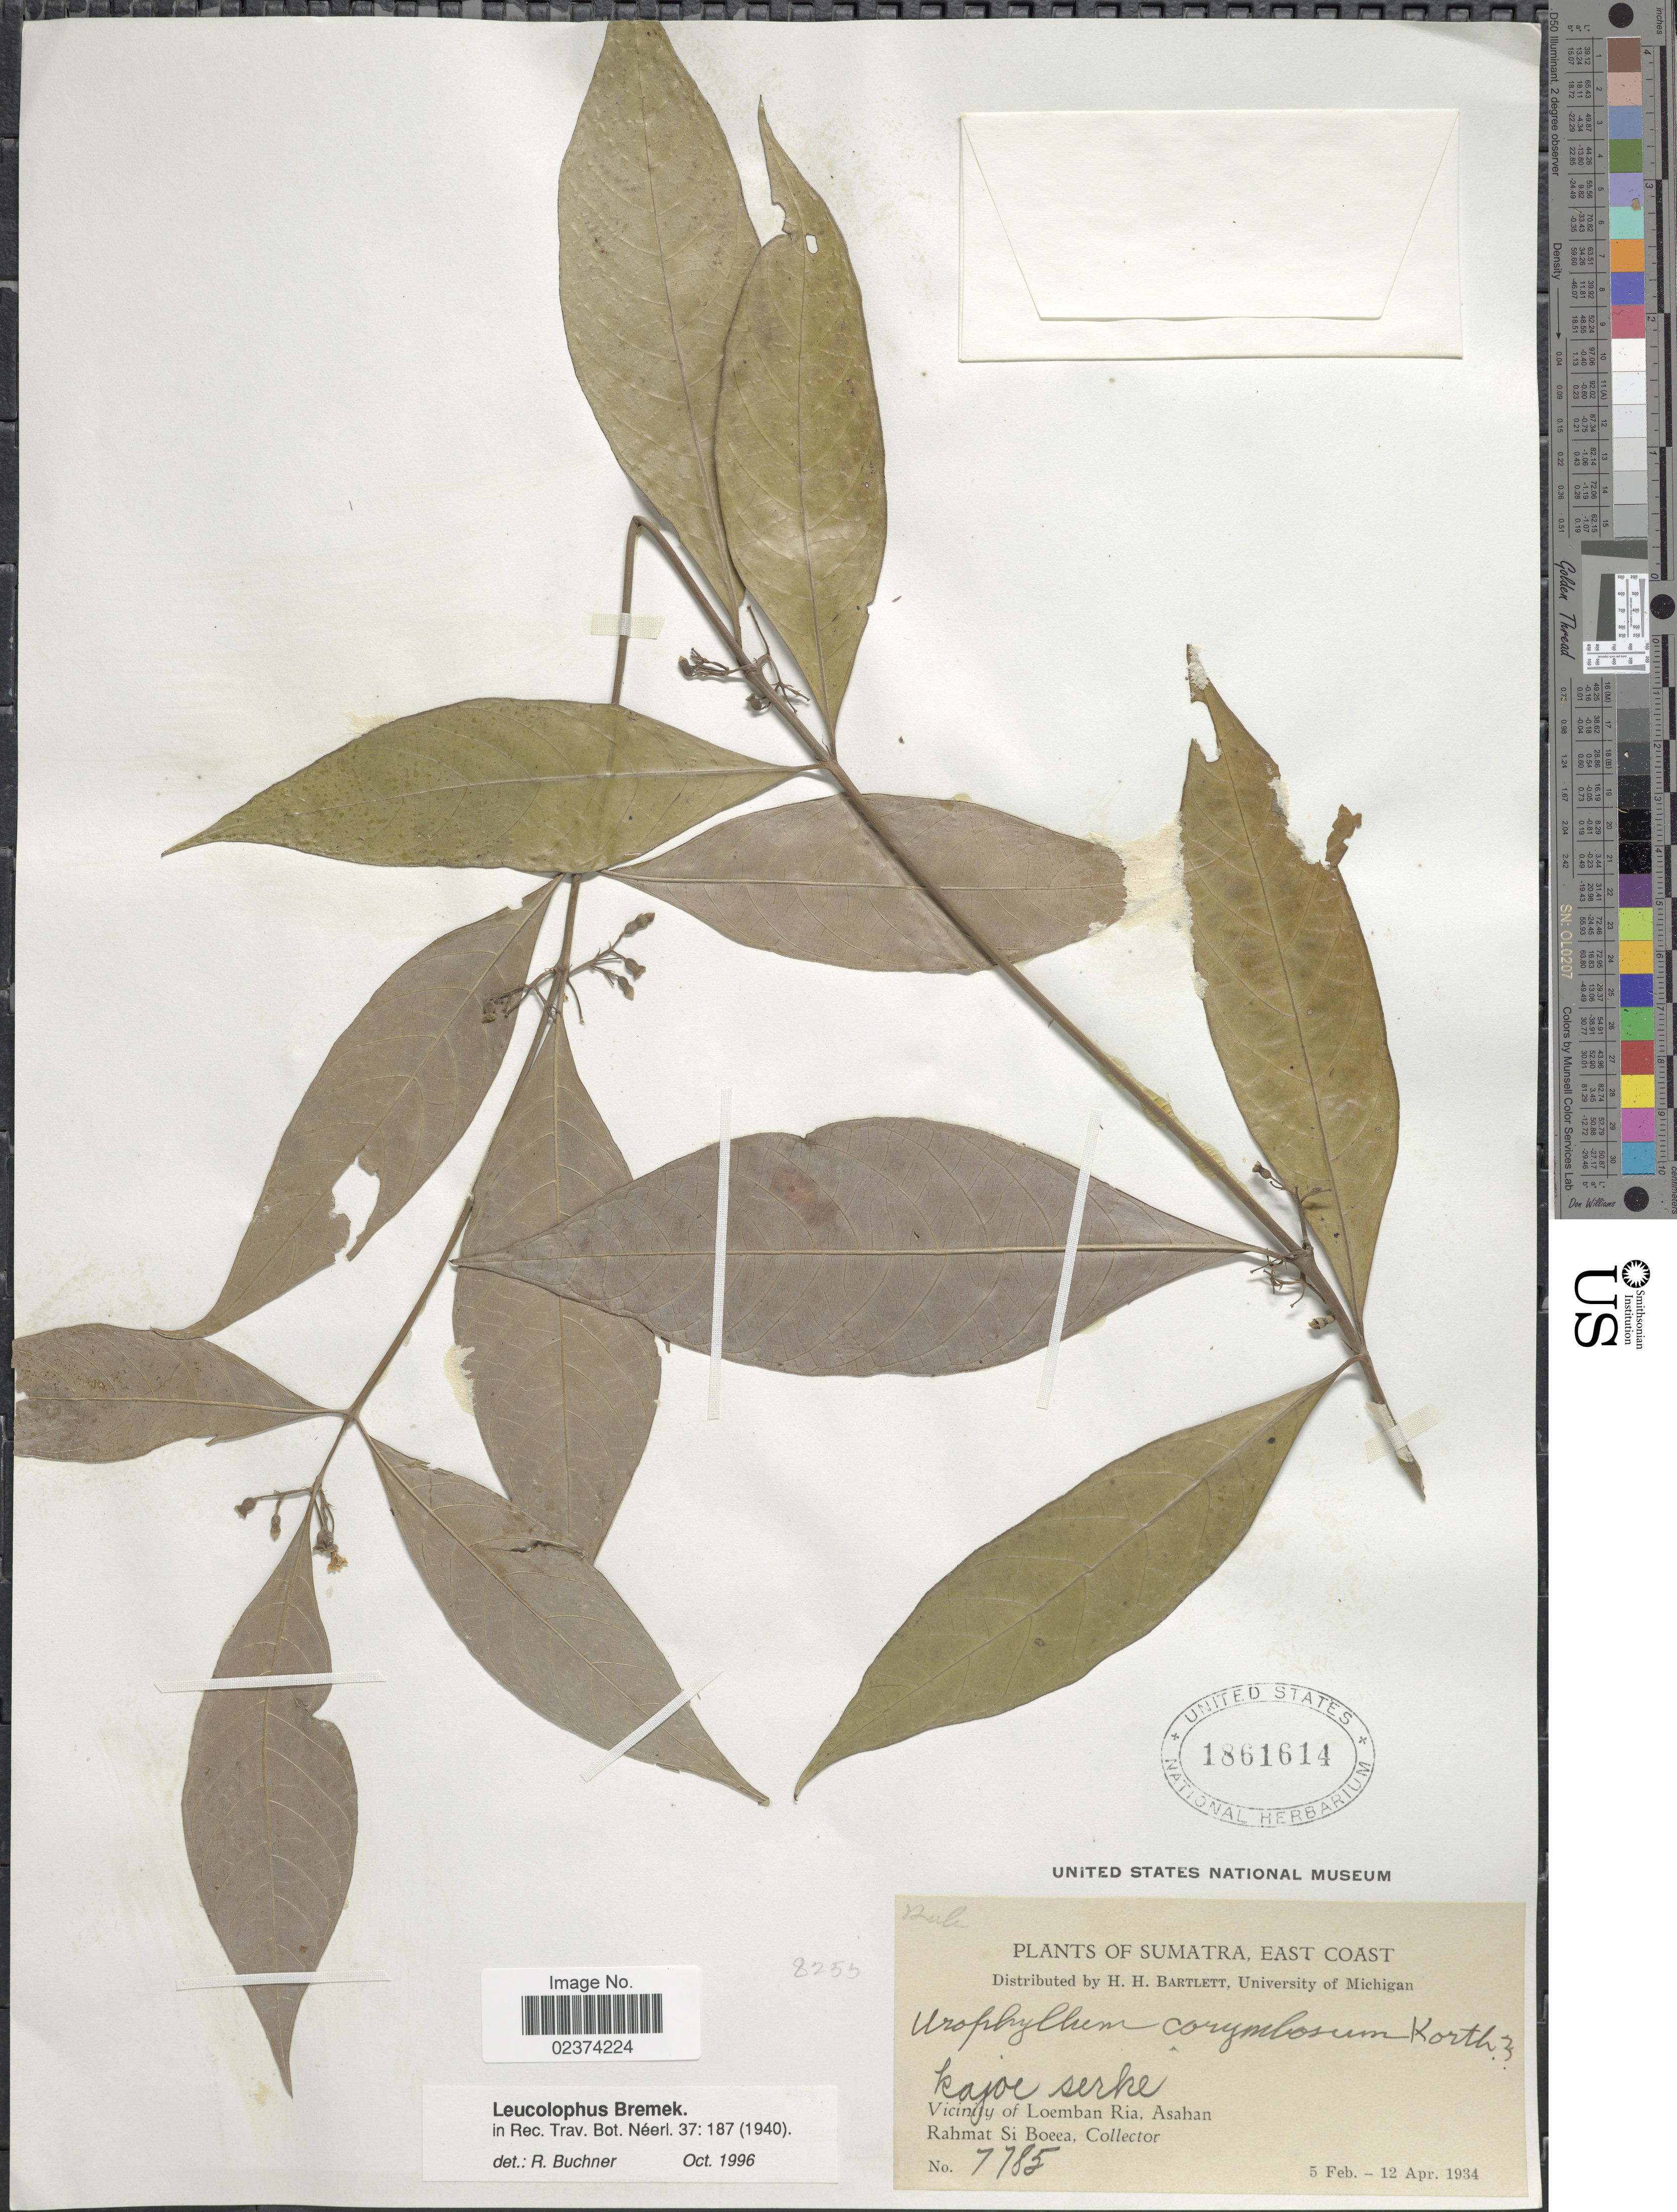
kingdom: Plantae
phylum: Tracheophyta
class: Magnoliopsida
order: Gentianales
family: Rubiaceae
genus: Leucolophus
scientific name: Leucolophus sp.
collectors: Rahmat Si Boeea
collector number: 7785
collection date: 1934-02-05/1934-04-12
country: Indonesia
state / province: Sumatra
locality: Sumatra, East Coast. Vicinity of Loemban Ria, Asahan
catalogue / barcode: US 1861614